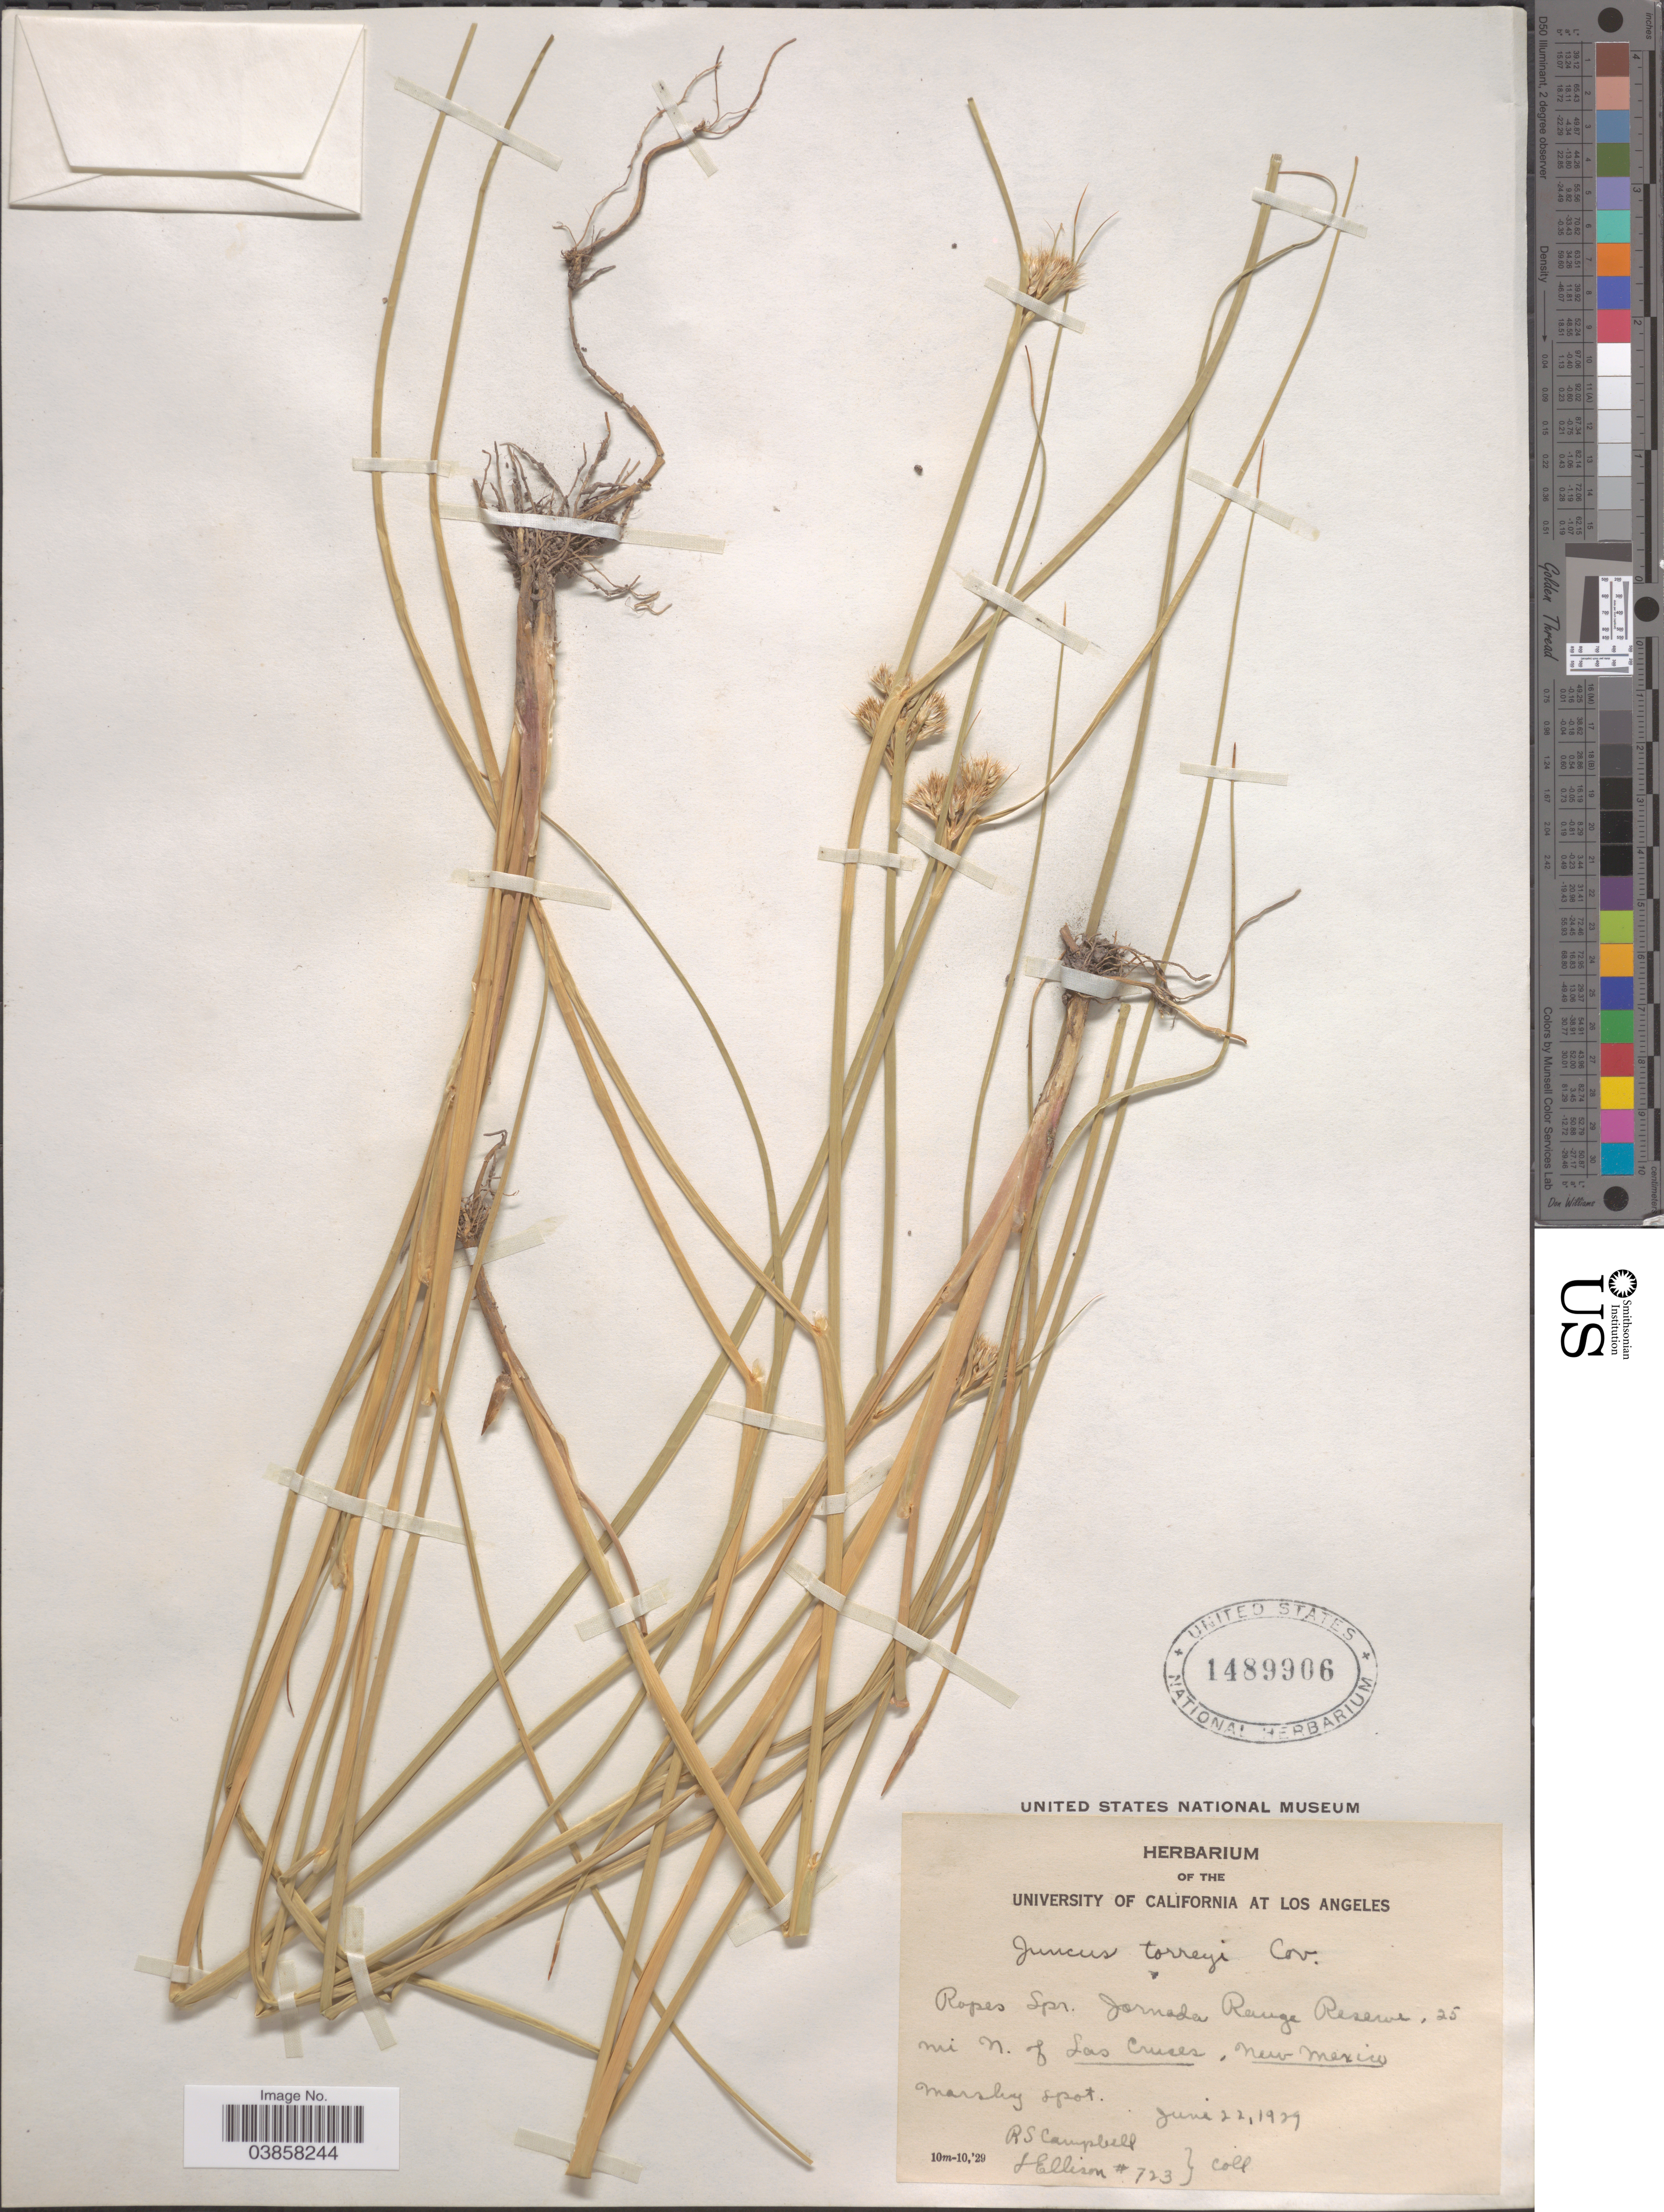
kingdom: Plantae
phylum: Tracheophyta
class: Liliopsida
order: Poales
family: Juncaceae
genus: Juncus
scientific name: Juncus torreyi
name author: Coville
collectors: L. Ellison & R. S. Campbell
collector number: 723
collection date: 1929-06-22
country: United States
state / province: New Mexico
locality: Ropes Spr. Jornada Range Reserve, 25 mi N. of Las Cruces.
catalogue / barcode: US 1489906